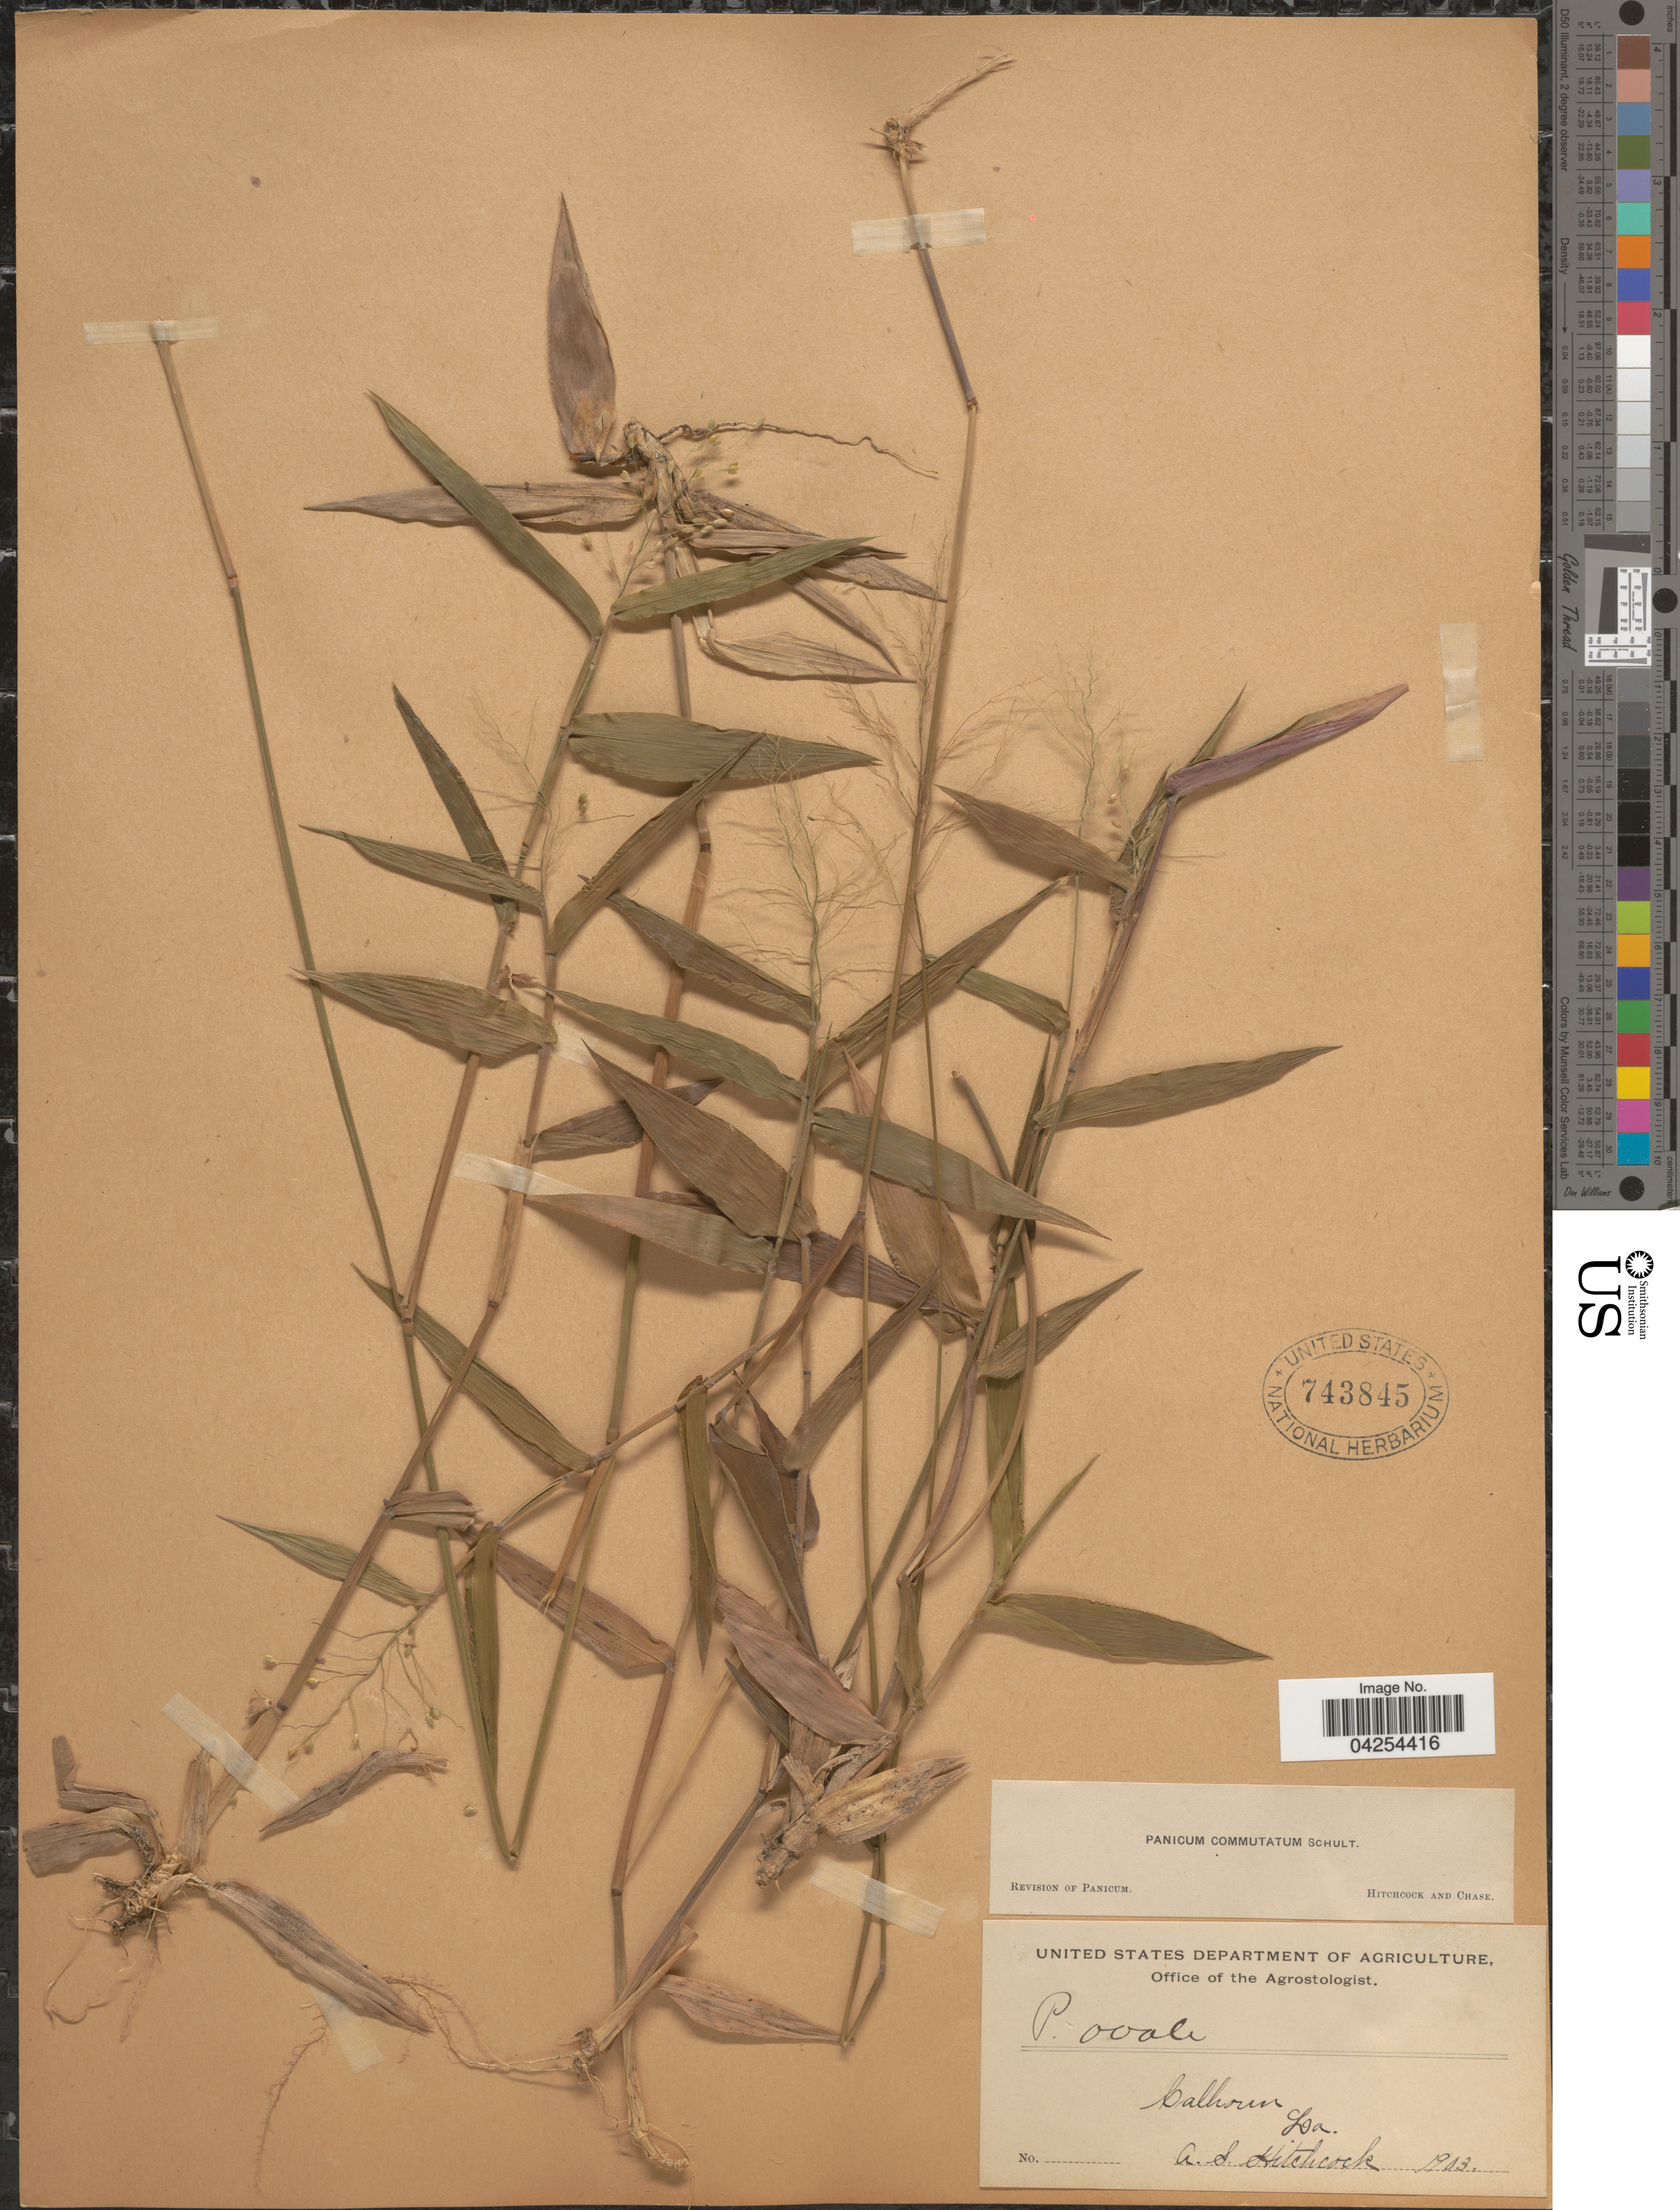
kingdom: Plantae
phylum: Tracheophyta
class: Liliopsida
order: Poales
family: Poaceae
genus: Dichanthelium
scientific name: Dichanthelium commutatum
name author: (Schult.) Gould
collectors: A. S. Hitchcock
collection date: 1903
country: United States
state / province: Louisiana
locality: Calhoun.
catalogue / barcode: US 743845